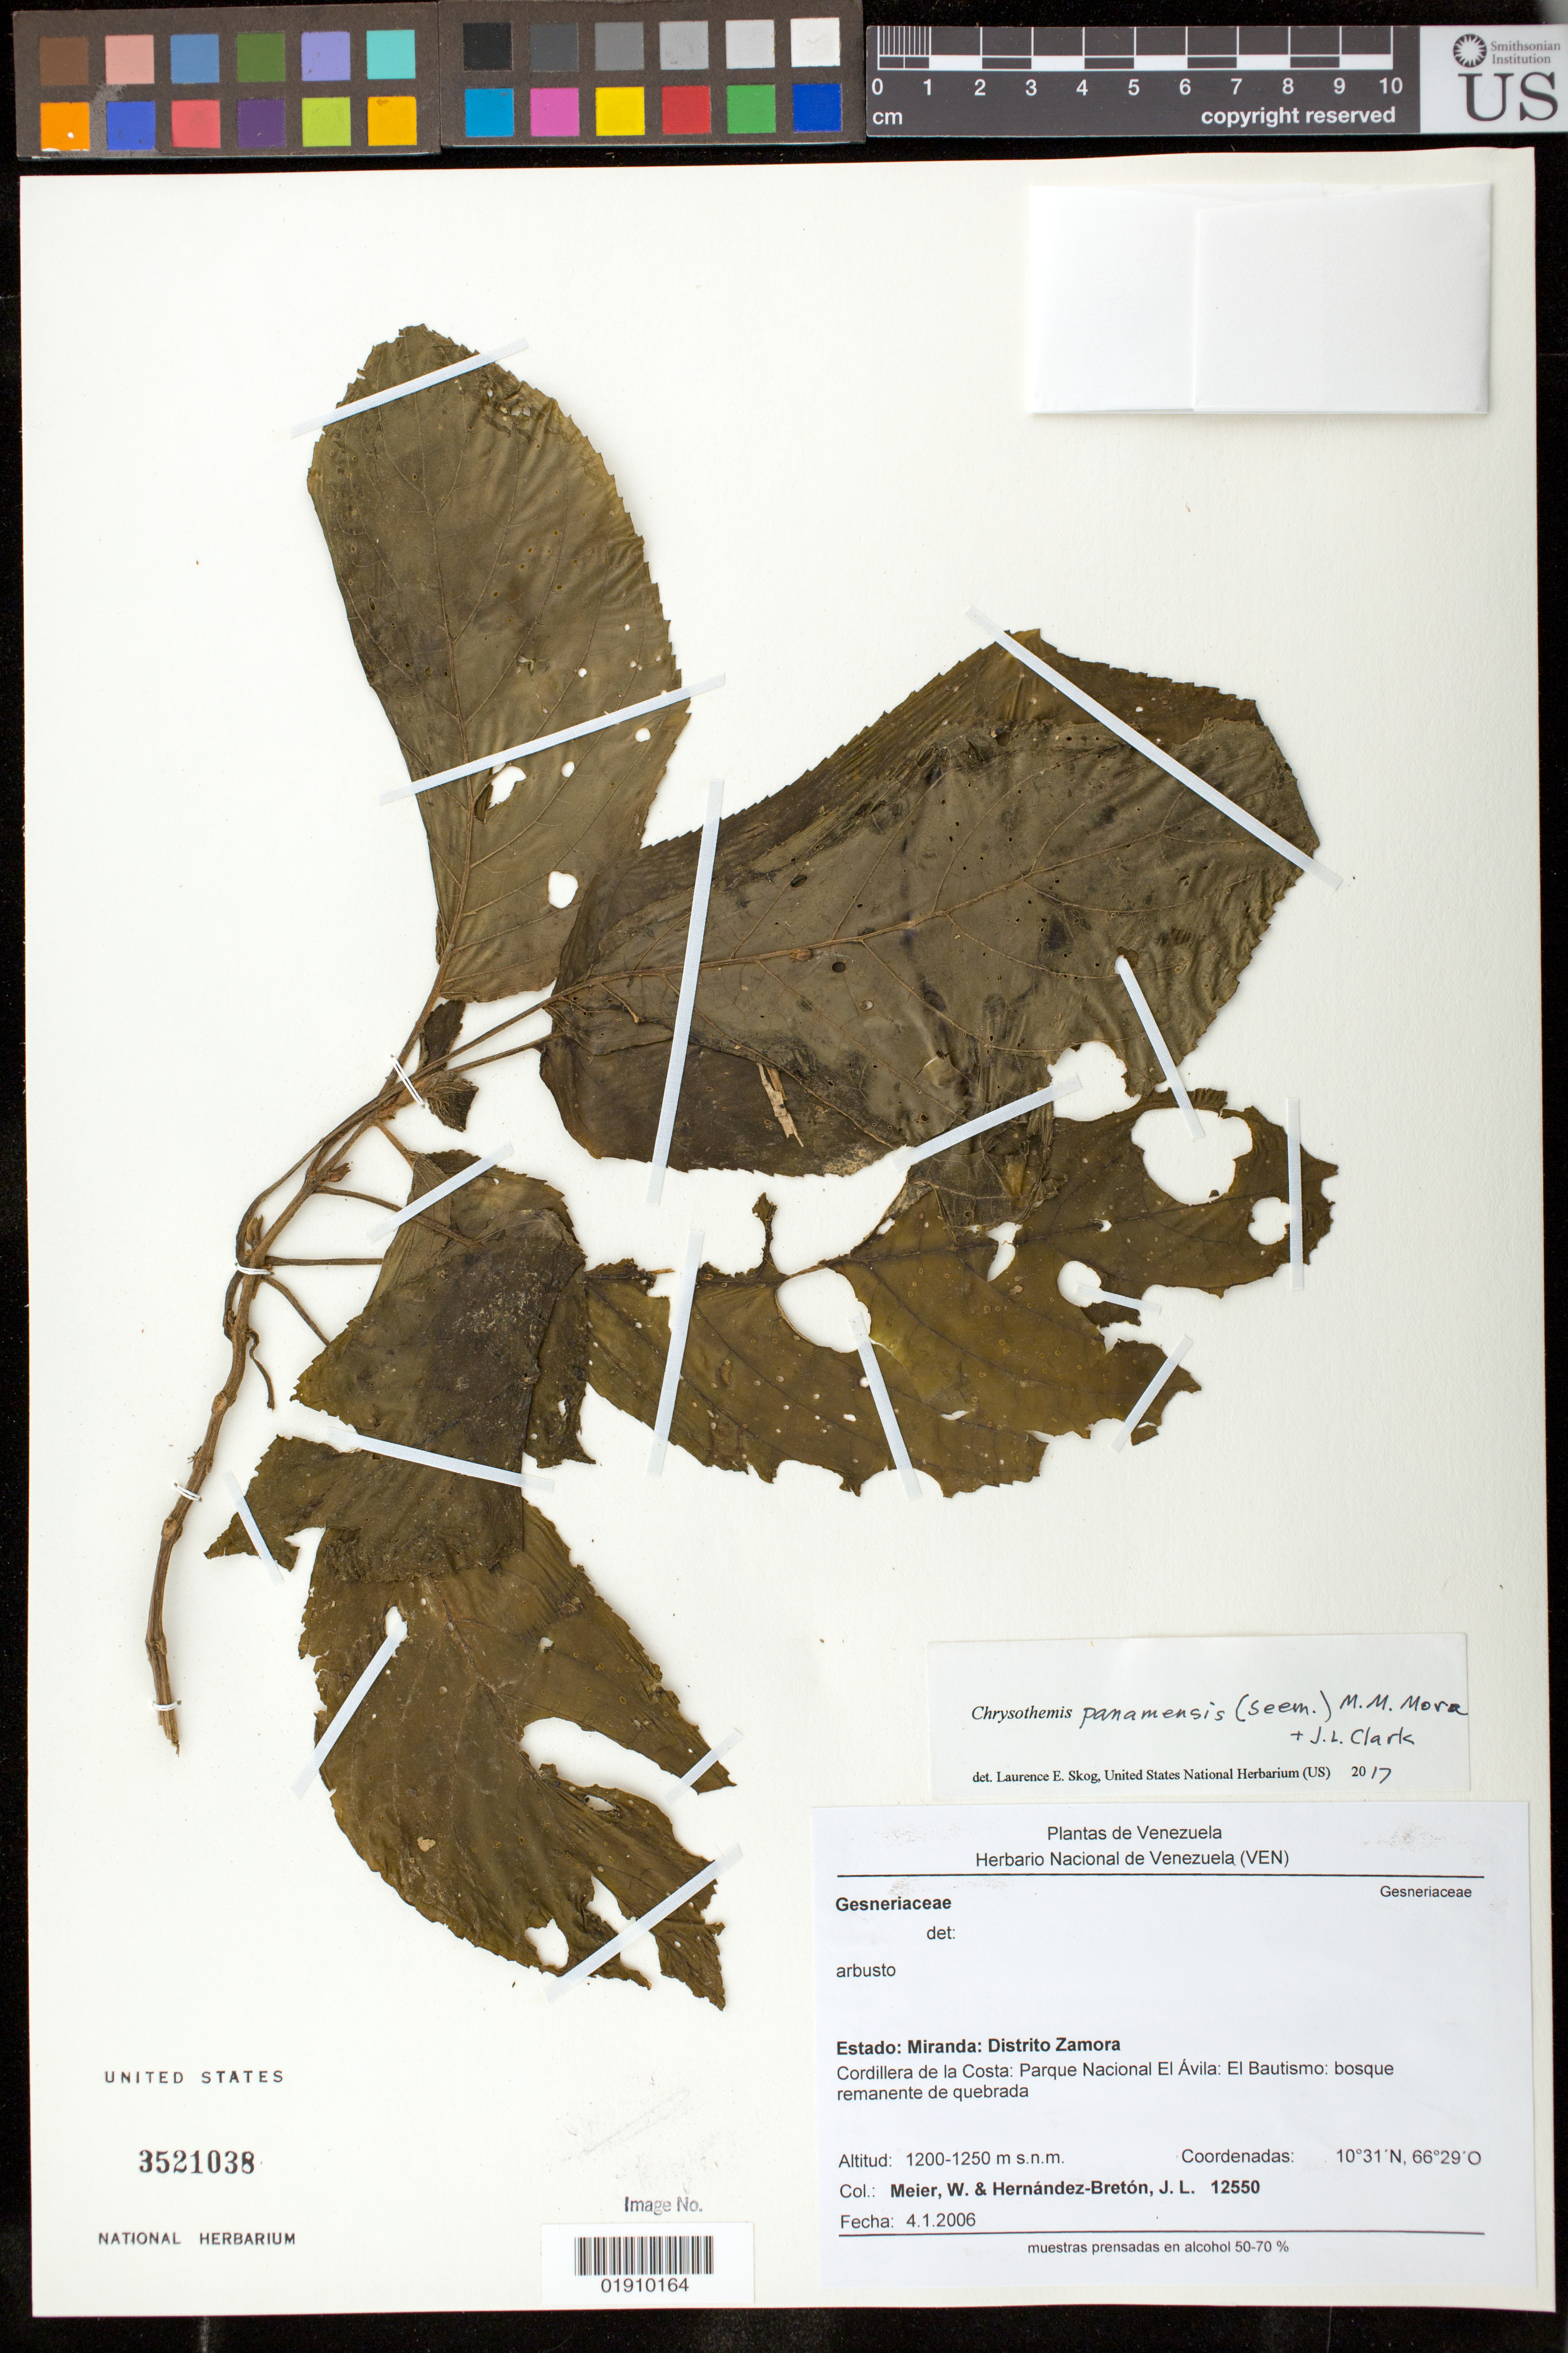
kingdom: Plantae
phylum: Tracheophyta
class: Magnoliopsida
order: Lamiales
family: Gesneriaceae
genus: Chrysothemis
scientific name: Chrysothemis panamensis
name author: (Seem.) M.M. Mora & J.L. Clark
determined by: Skog, Laurence E.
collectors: W. Meier & J. L. Hernandez-Breton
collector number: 12550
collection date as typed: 4.1.2006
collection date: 2006-01-04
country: Venezuela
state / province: Miranda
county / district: Zamora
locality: Cordillera de la Costa: Parque Nacional El Avila: El Bautismo: bosque remanente de quebrada.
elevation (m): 1200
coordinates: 10 31 N, 66 29 O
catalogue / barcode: US 3521038